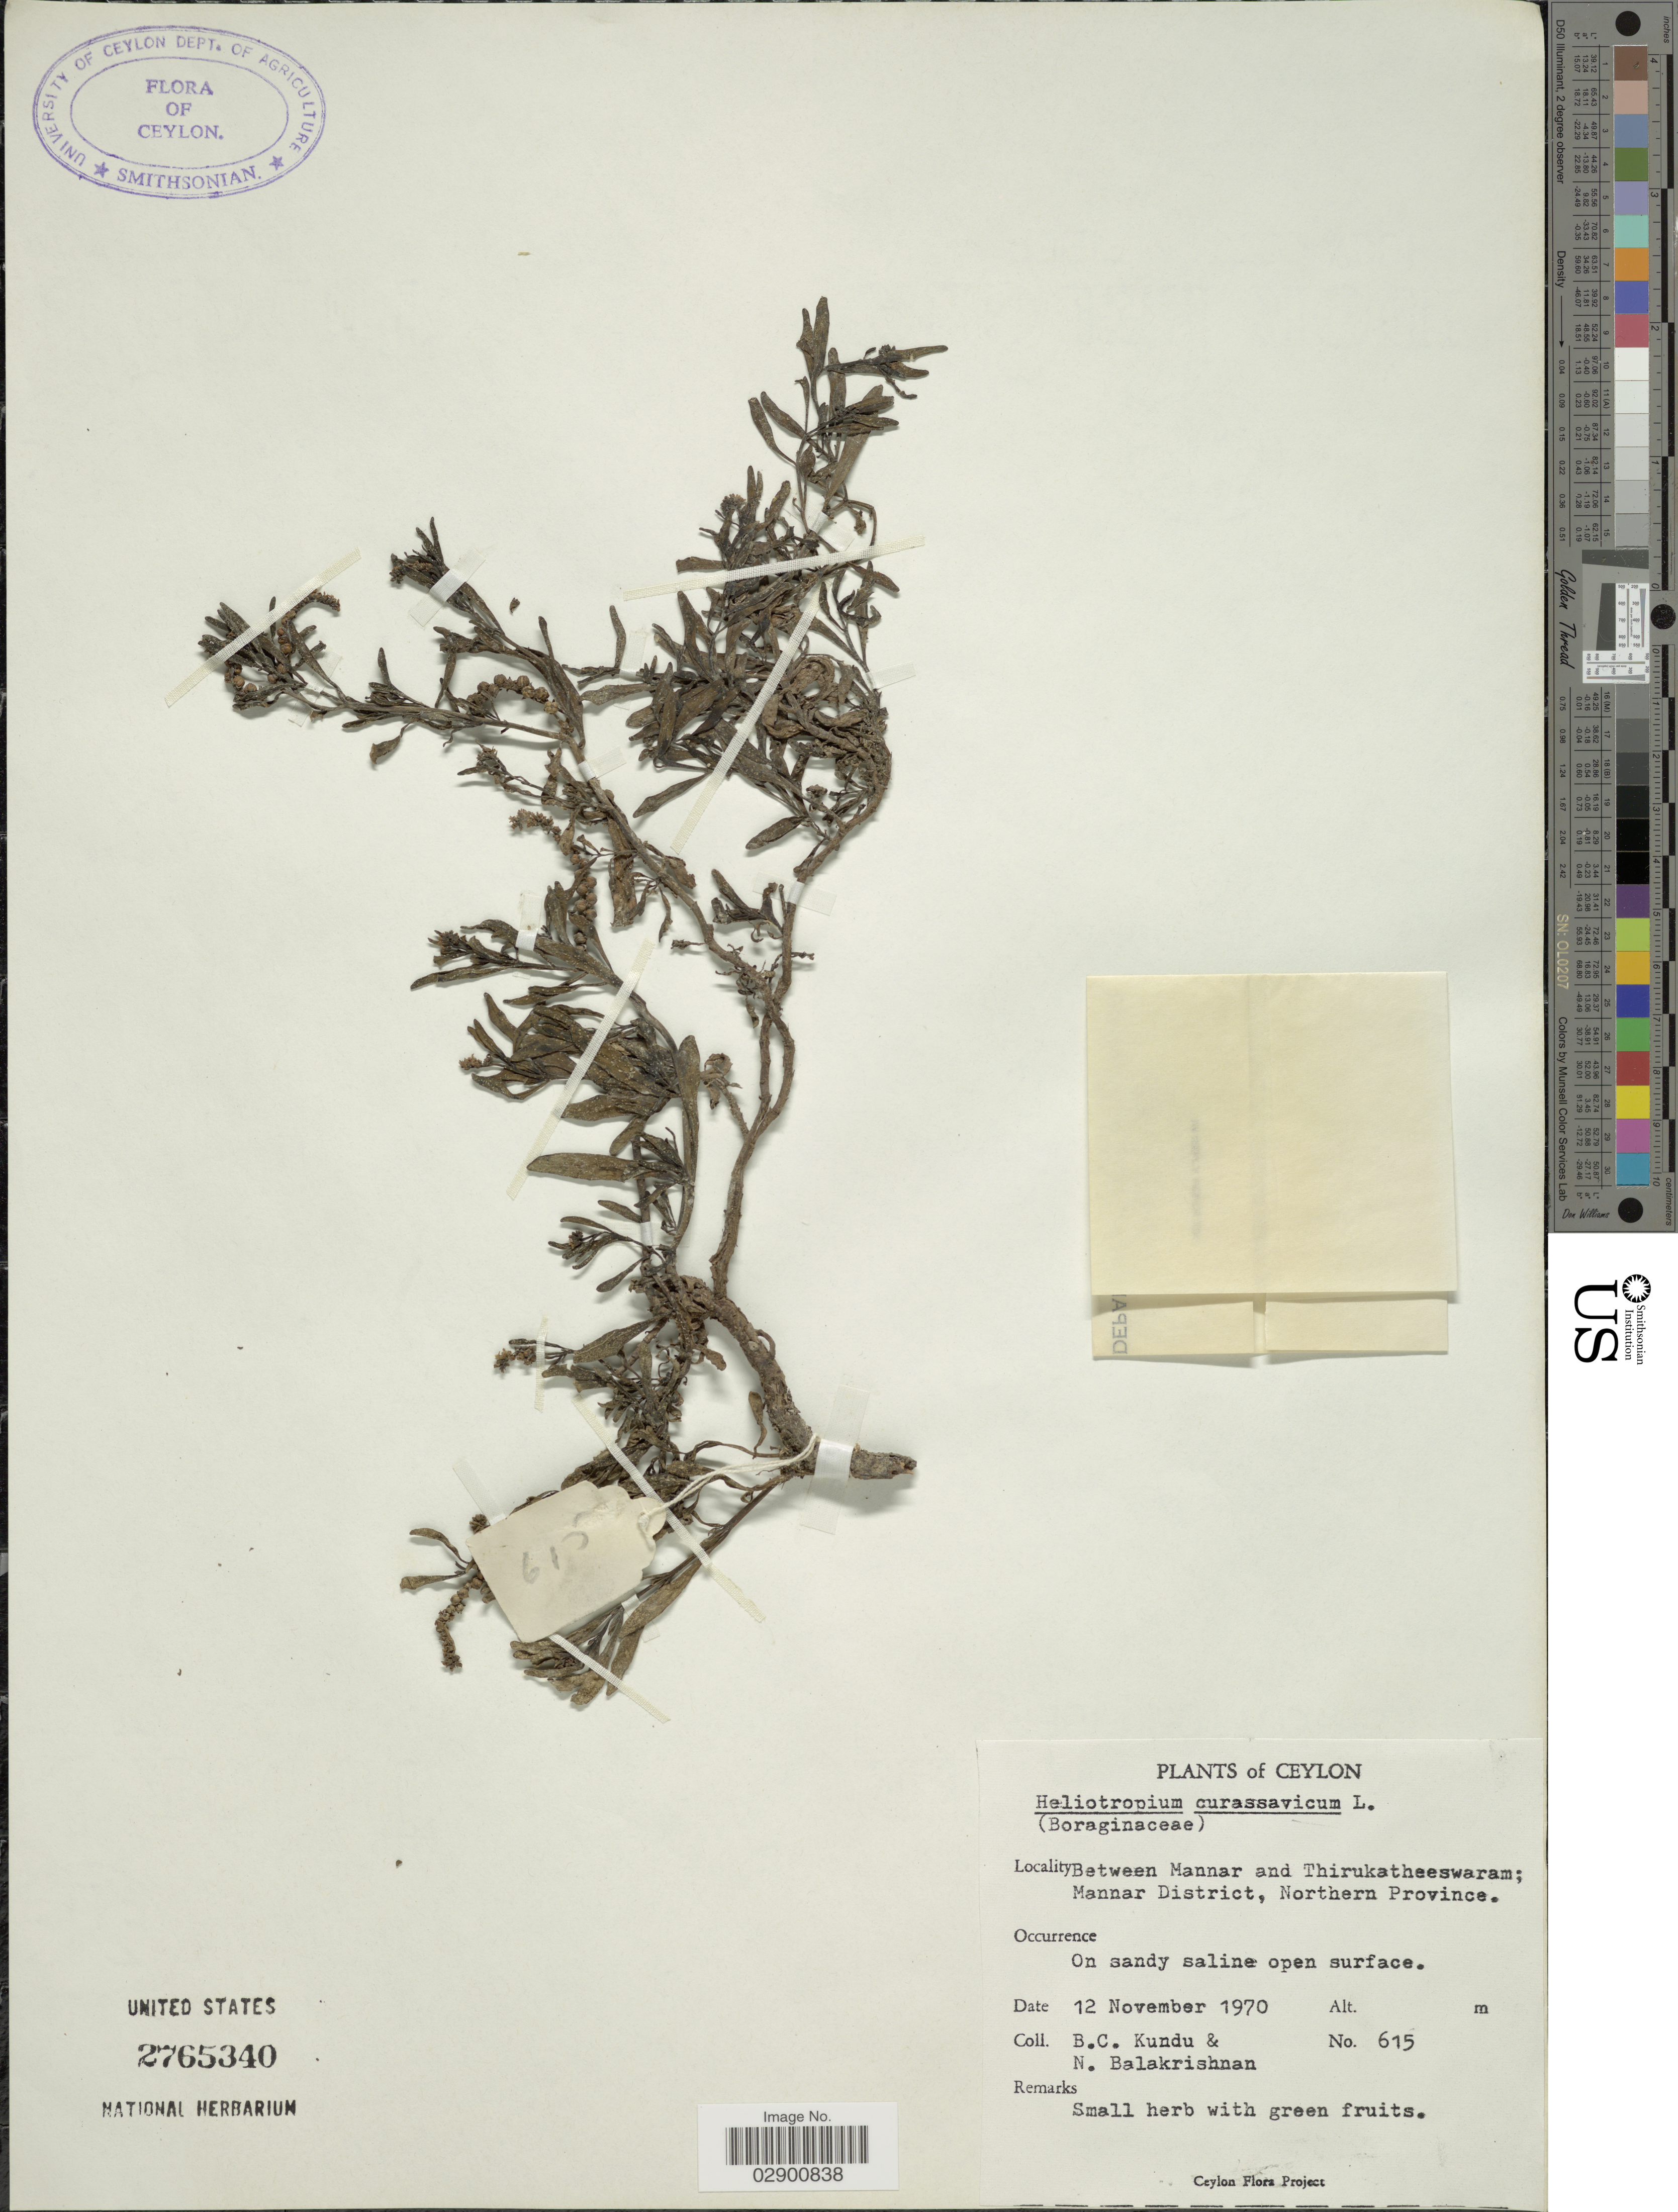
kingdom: Plantae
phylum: Tracheophyta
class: Magnoliopsida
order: Boraginales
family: Heliotropiaceae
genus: Heliotropium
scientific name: Heliotropium curassavicum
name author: L.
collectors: B. C. Kundu & N. Balakrishnan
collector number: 615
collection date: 1970-11-12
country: Sri Lanka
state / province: Northern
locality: Ceylon. Between Mannar and Thirukatheeswaram; Mannar District, Northern Province.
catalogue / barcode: US 2765340